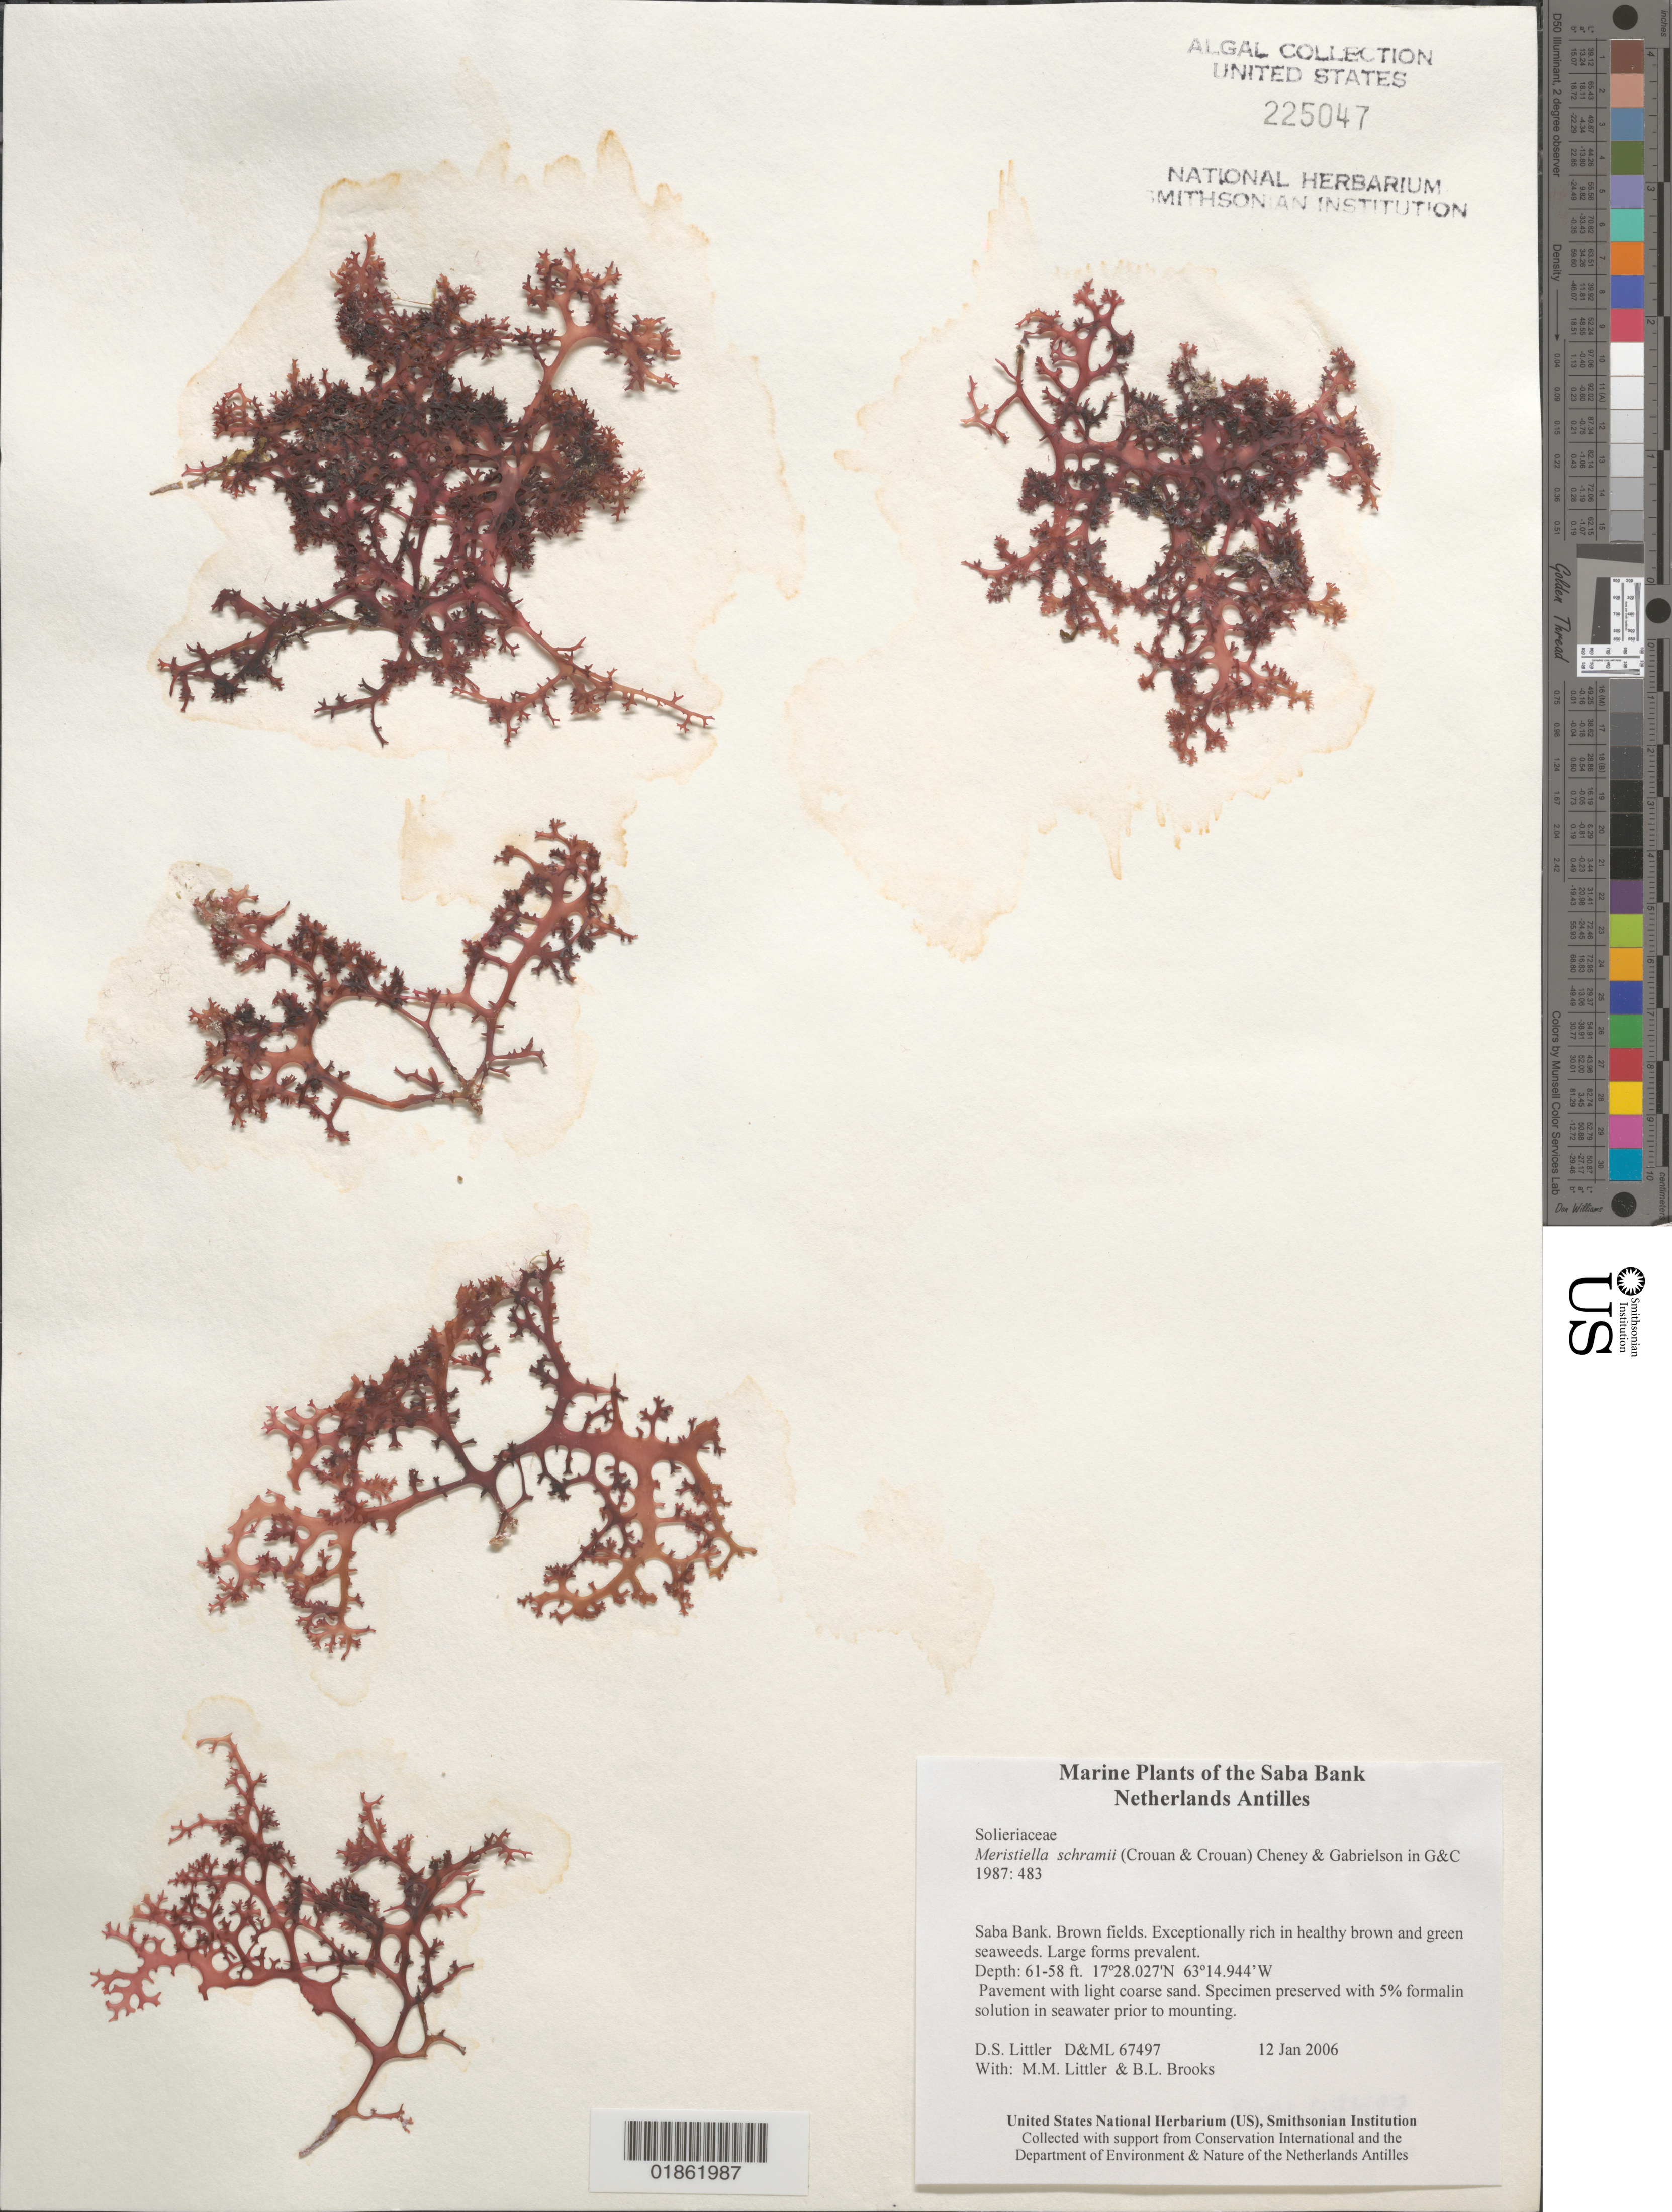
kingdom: Plantae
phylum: Rhodophyta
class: Florideophyceae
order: Gigartinales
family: Areschougiaceae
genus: Meristiella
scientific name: Meristiella schrammii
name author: (P. Crouan & H. Crouan) D.P. Cheney & P.W. Gabrielson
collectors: M. M. Littler, D. S. Littler & B. Brooks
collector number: D&ML 67497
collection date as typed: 12 Jan 2006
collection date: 2006-01-12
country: Netherlands Antilles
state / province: ABC Islands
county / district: Saba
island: Saba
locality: Brown Fields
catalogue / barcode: US 225047